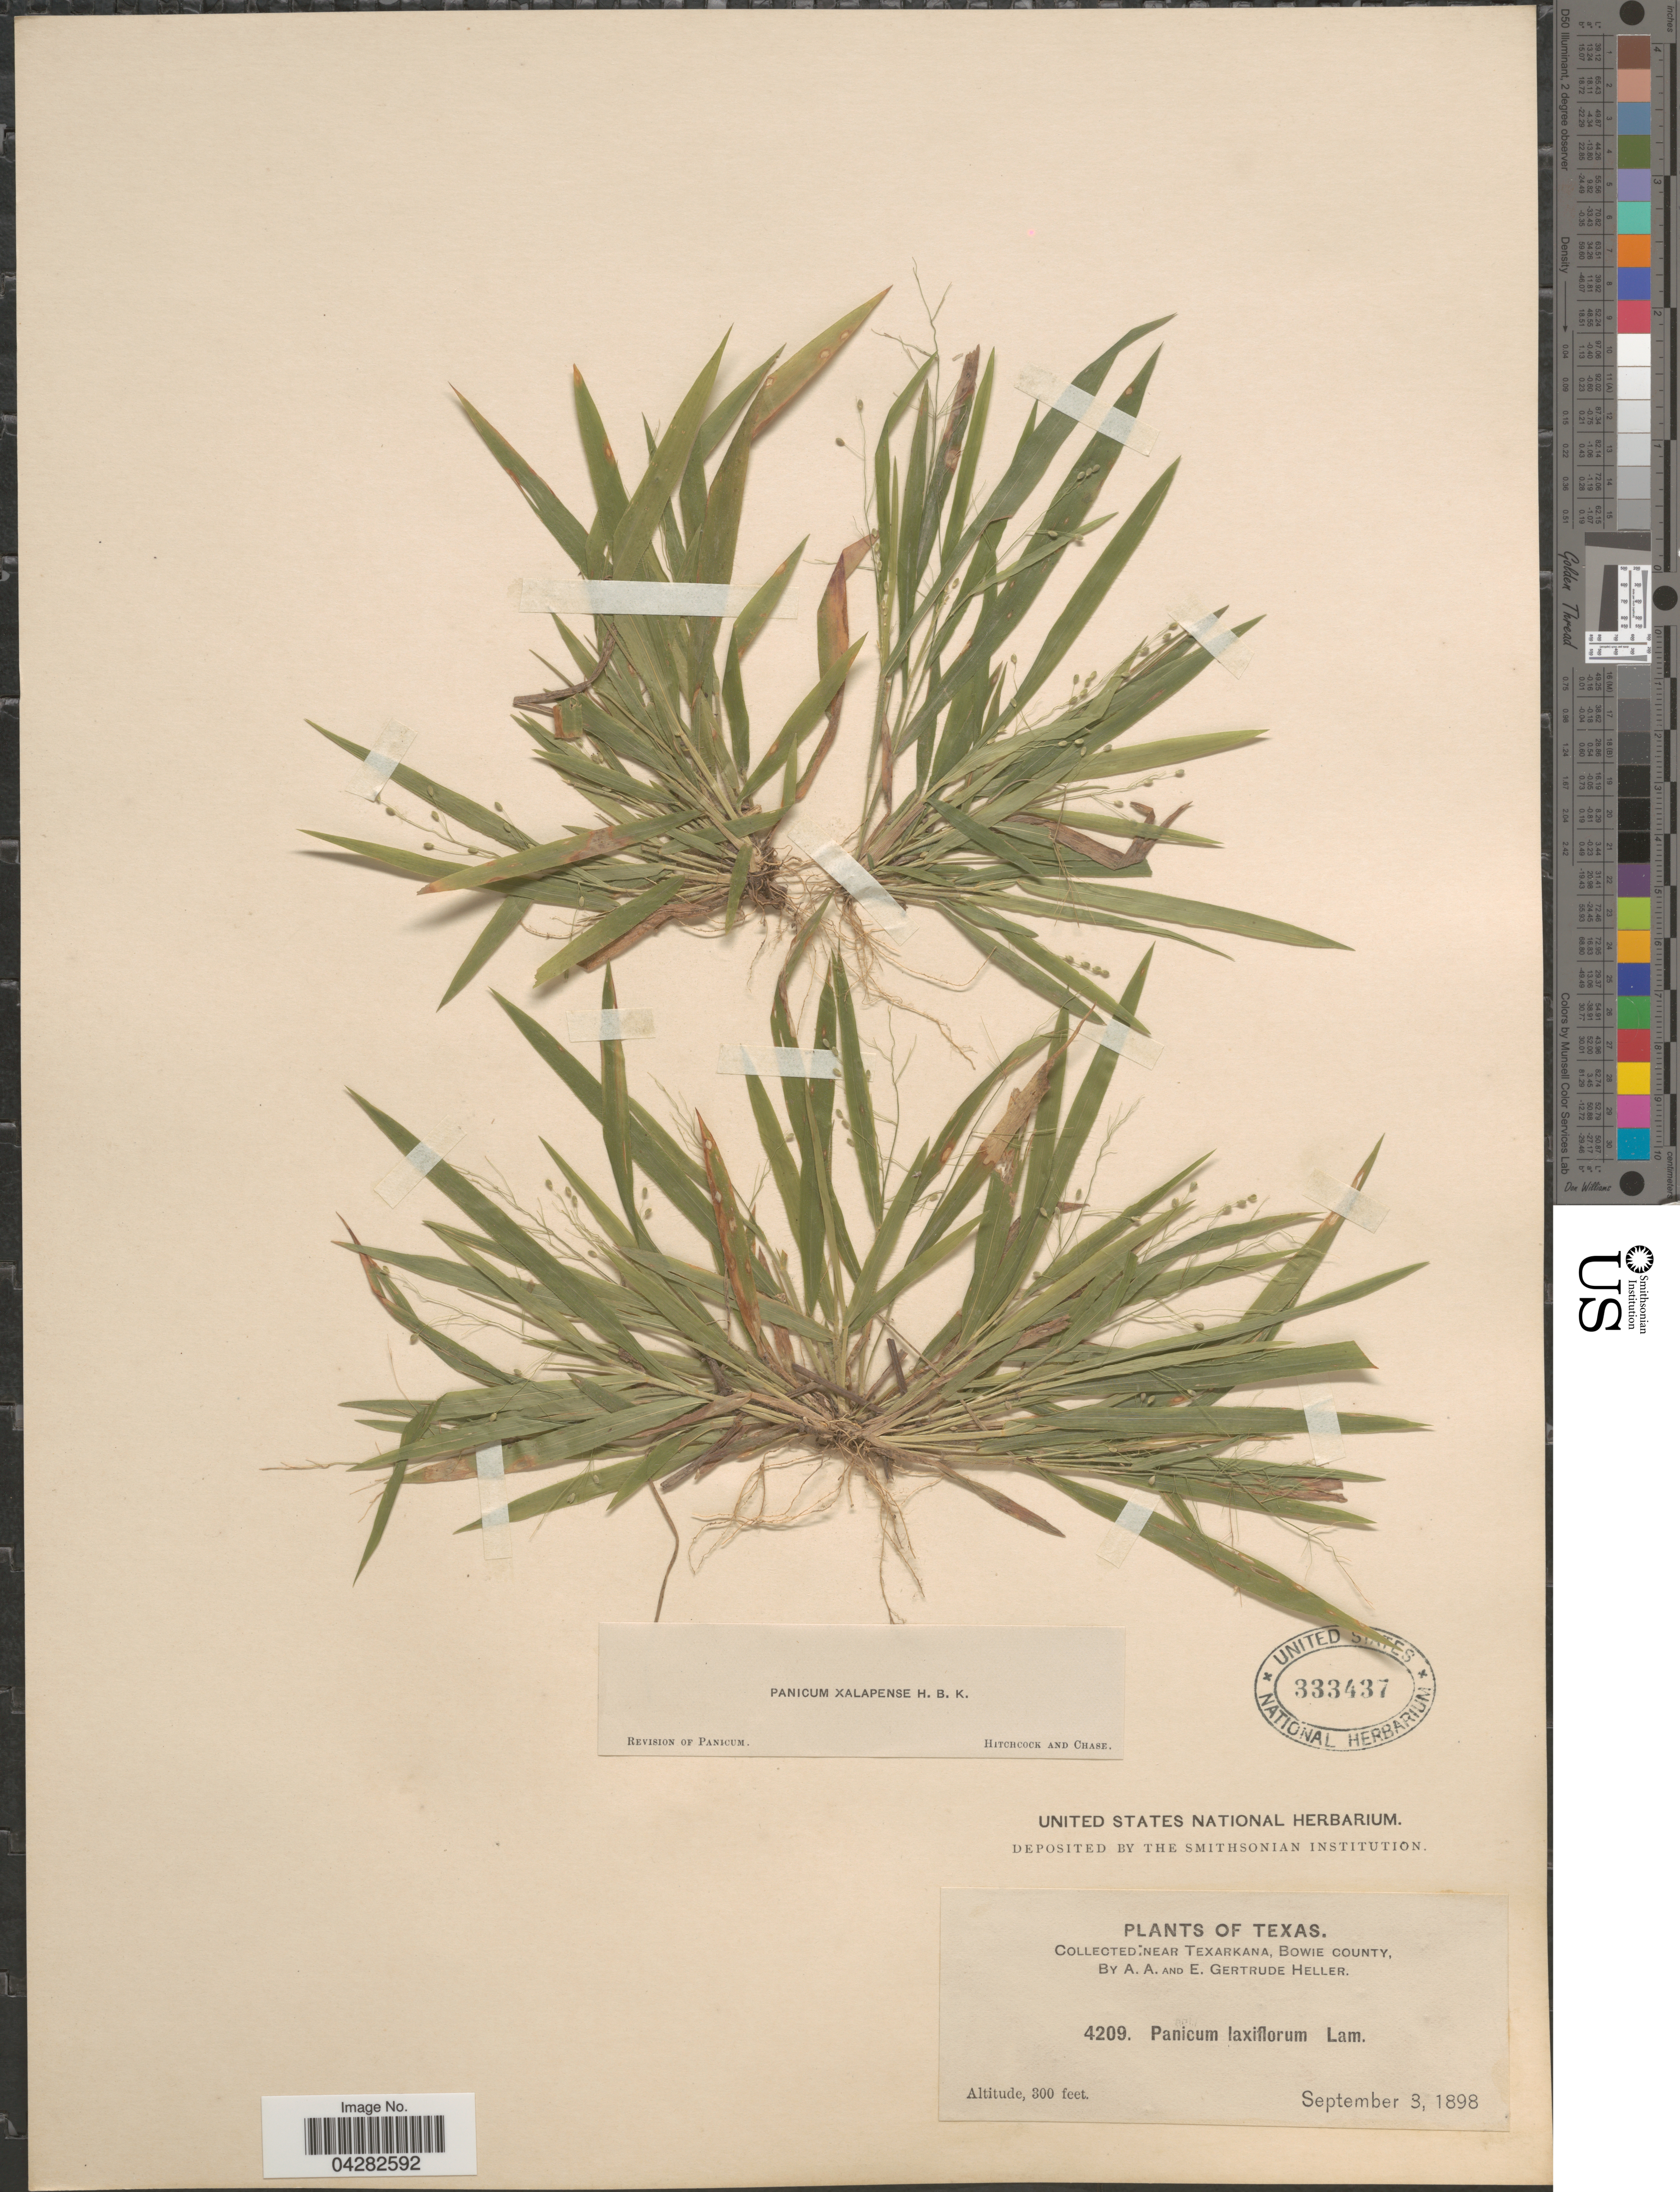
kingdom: Plantae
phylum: Tracheophyta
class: Liliopsida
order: Poales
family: Poaceae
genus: Dichanthelium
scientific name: Dichanthelium laxiflorum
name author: (Lam.) Gould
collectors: A. A. Heller & E. G. Heller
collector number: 4209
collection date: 1898-09-08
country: United States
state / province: Texas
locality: Near Texarkana, Bowie County.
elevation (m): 91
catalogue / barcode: US 333437